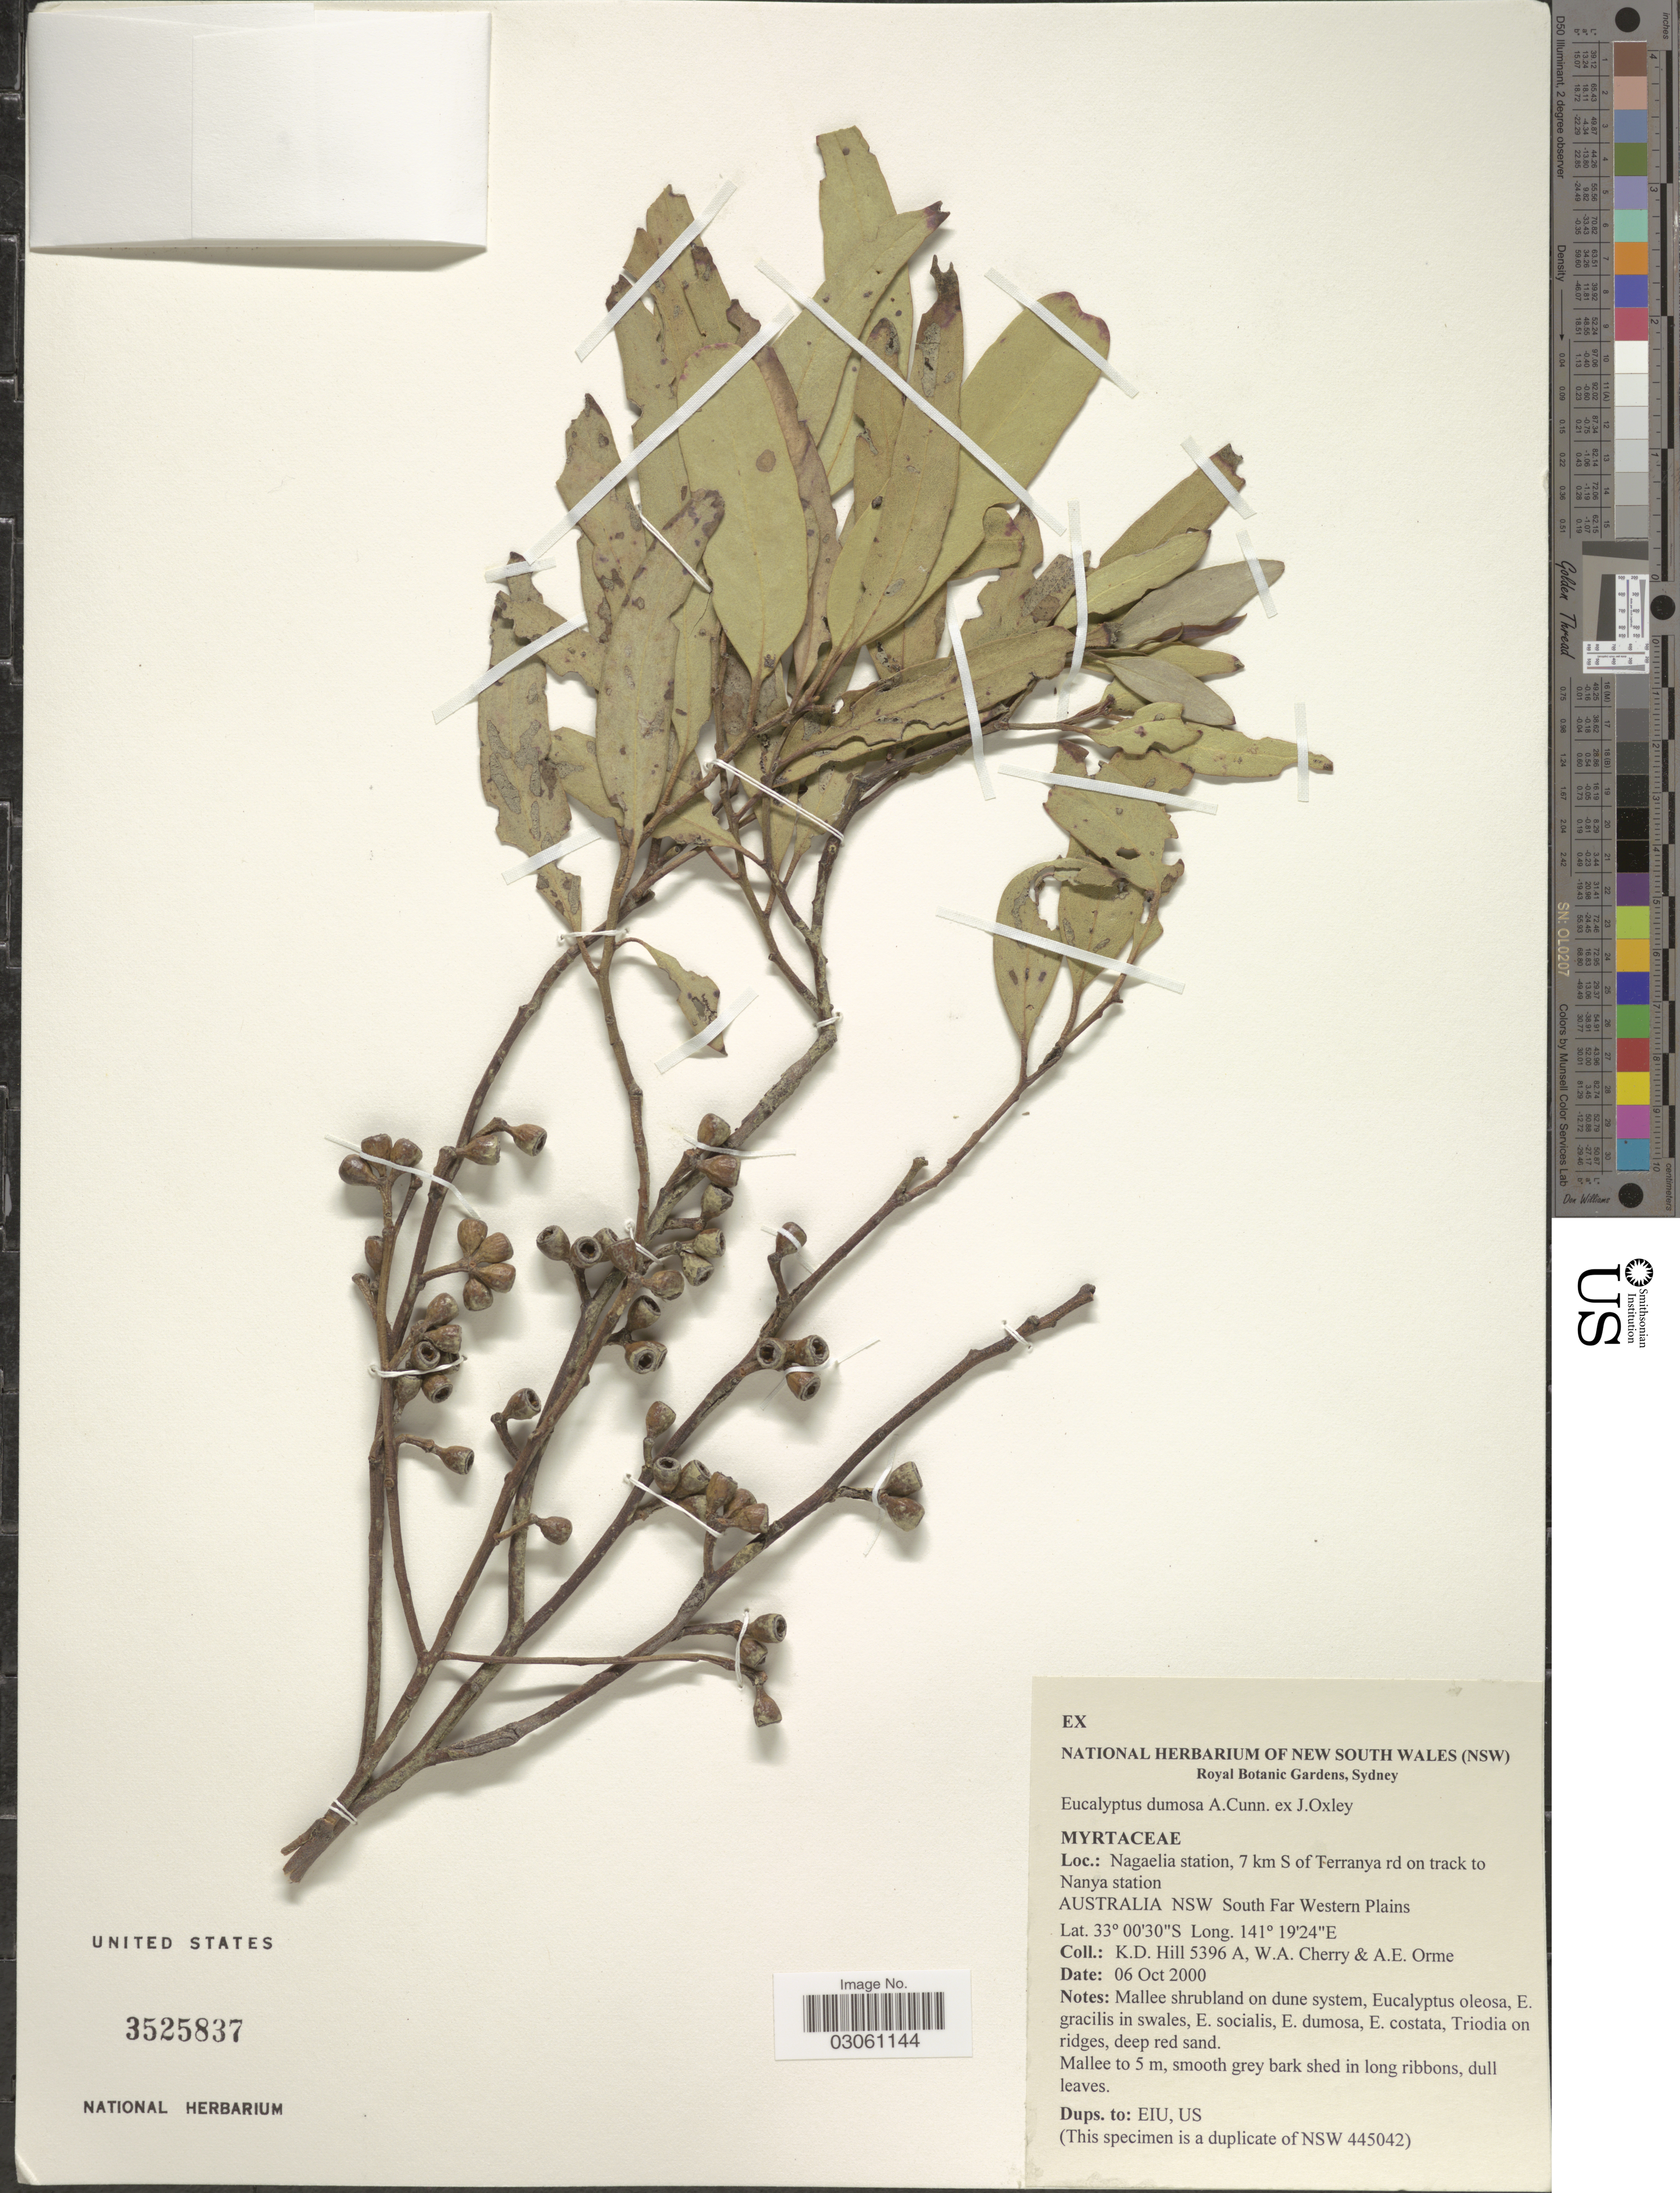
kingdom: Plantae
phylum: Tracheophyta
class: Magnoliopsida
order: Myrtales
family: Myrtaceae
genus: Eucalyptus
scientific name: Eucalyptus dumosa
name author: A. Cunn. ex Oxley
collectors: K. D. Hill, W. A. Cherry & A. Orme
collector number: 5396A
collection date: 2000-10-06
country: Australia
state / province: New South Wales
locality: Nagaelia station, 7 km S of Terranya rd on track to Nanya station, Australia NSW South Far Western Plains.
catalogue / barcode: US 3525837